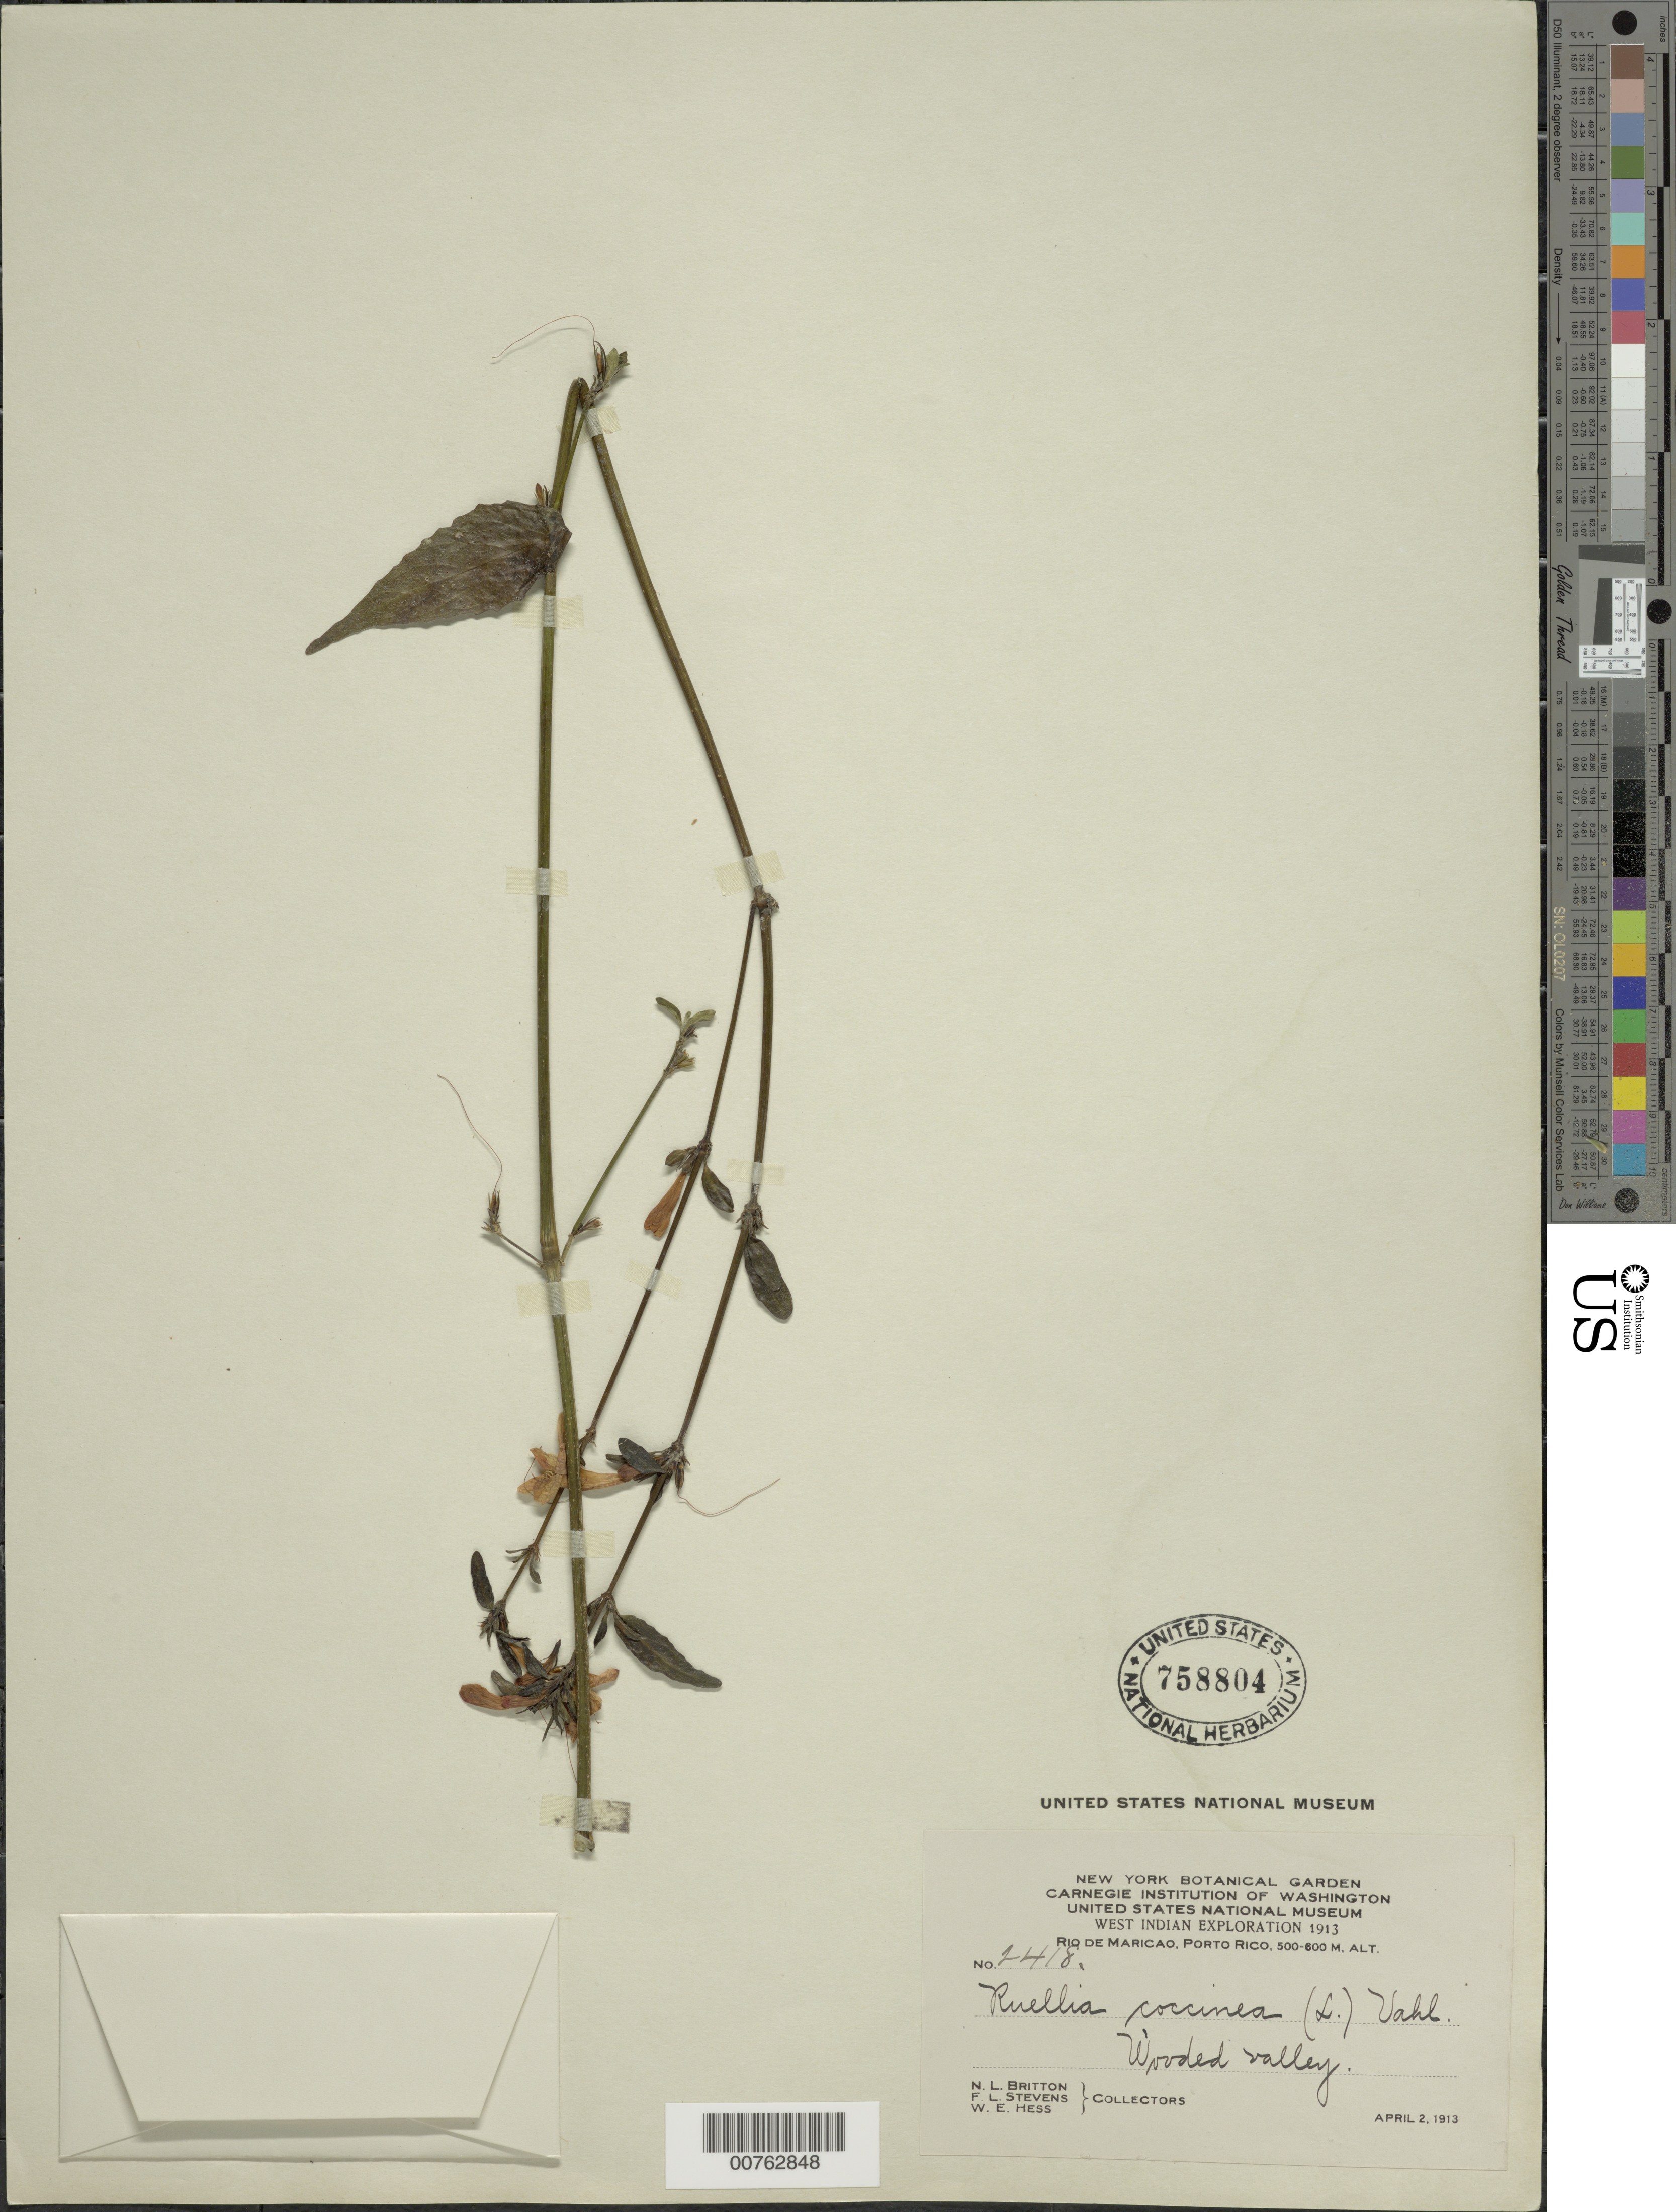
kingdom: Plantae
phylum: Tracheophyta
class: Magnoliopsida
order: Lamiales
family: Acanthaceae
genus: Ruellia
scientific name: Ruellia coccinea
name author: (L.) Vahl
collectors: N. Britton, F. L. Stevens & W. Hess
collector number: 2418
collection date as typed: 02 Apr 1913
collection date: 1913-04-02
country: Puerto Rico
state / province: Maricao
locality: Rio Maricao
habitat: Wooded valley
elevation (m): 500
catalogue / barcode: US 758804